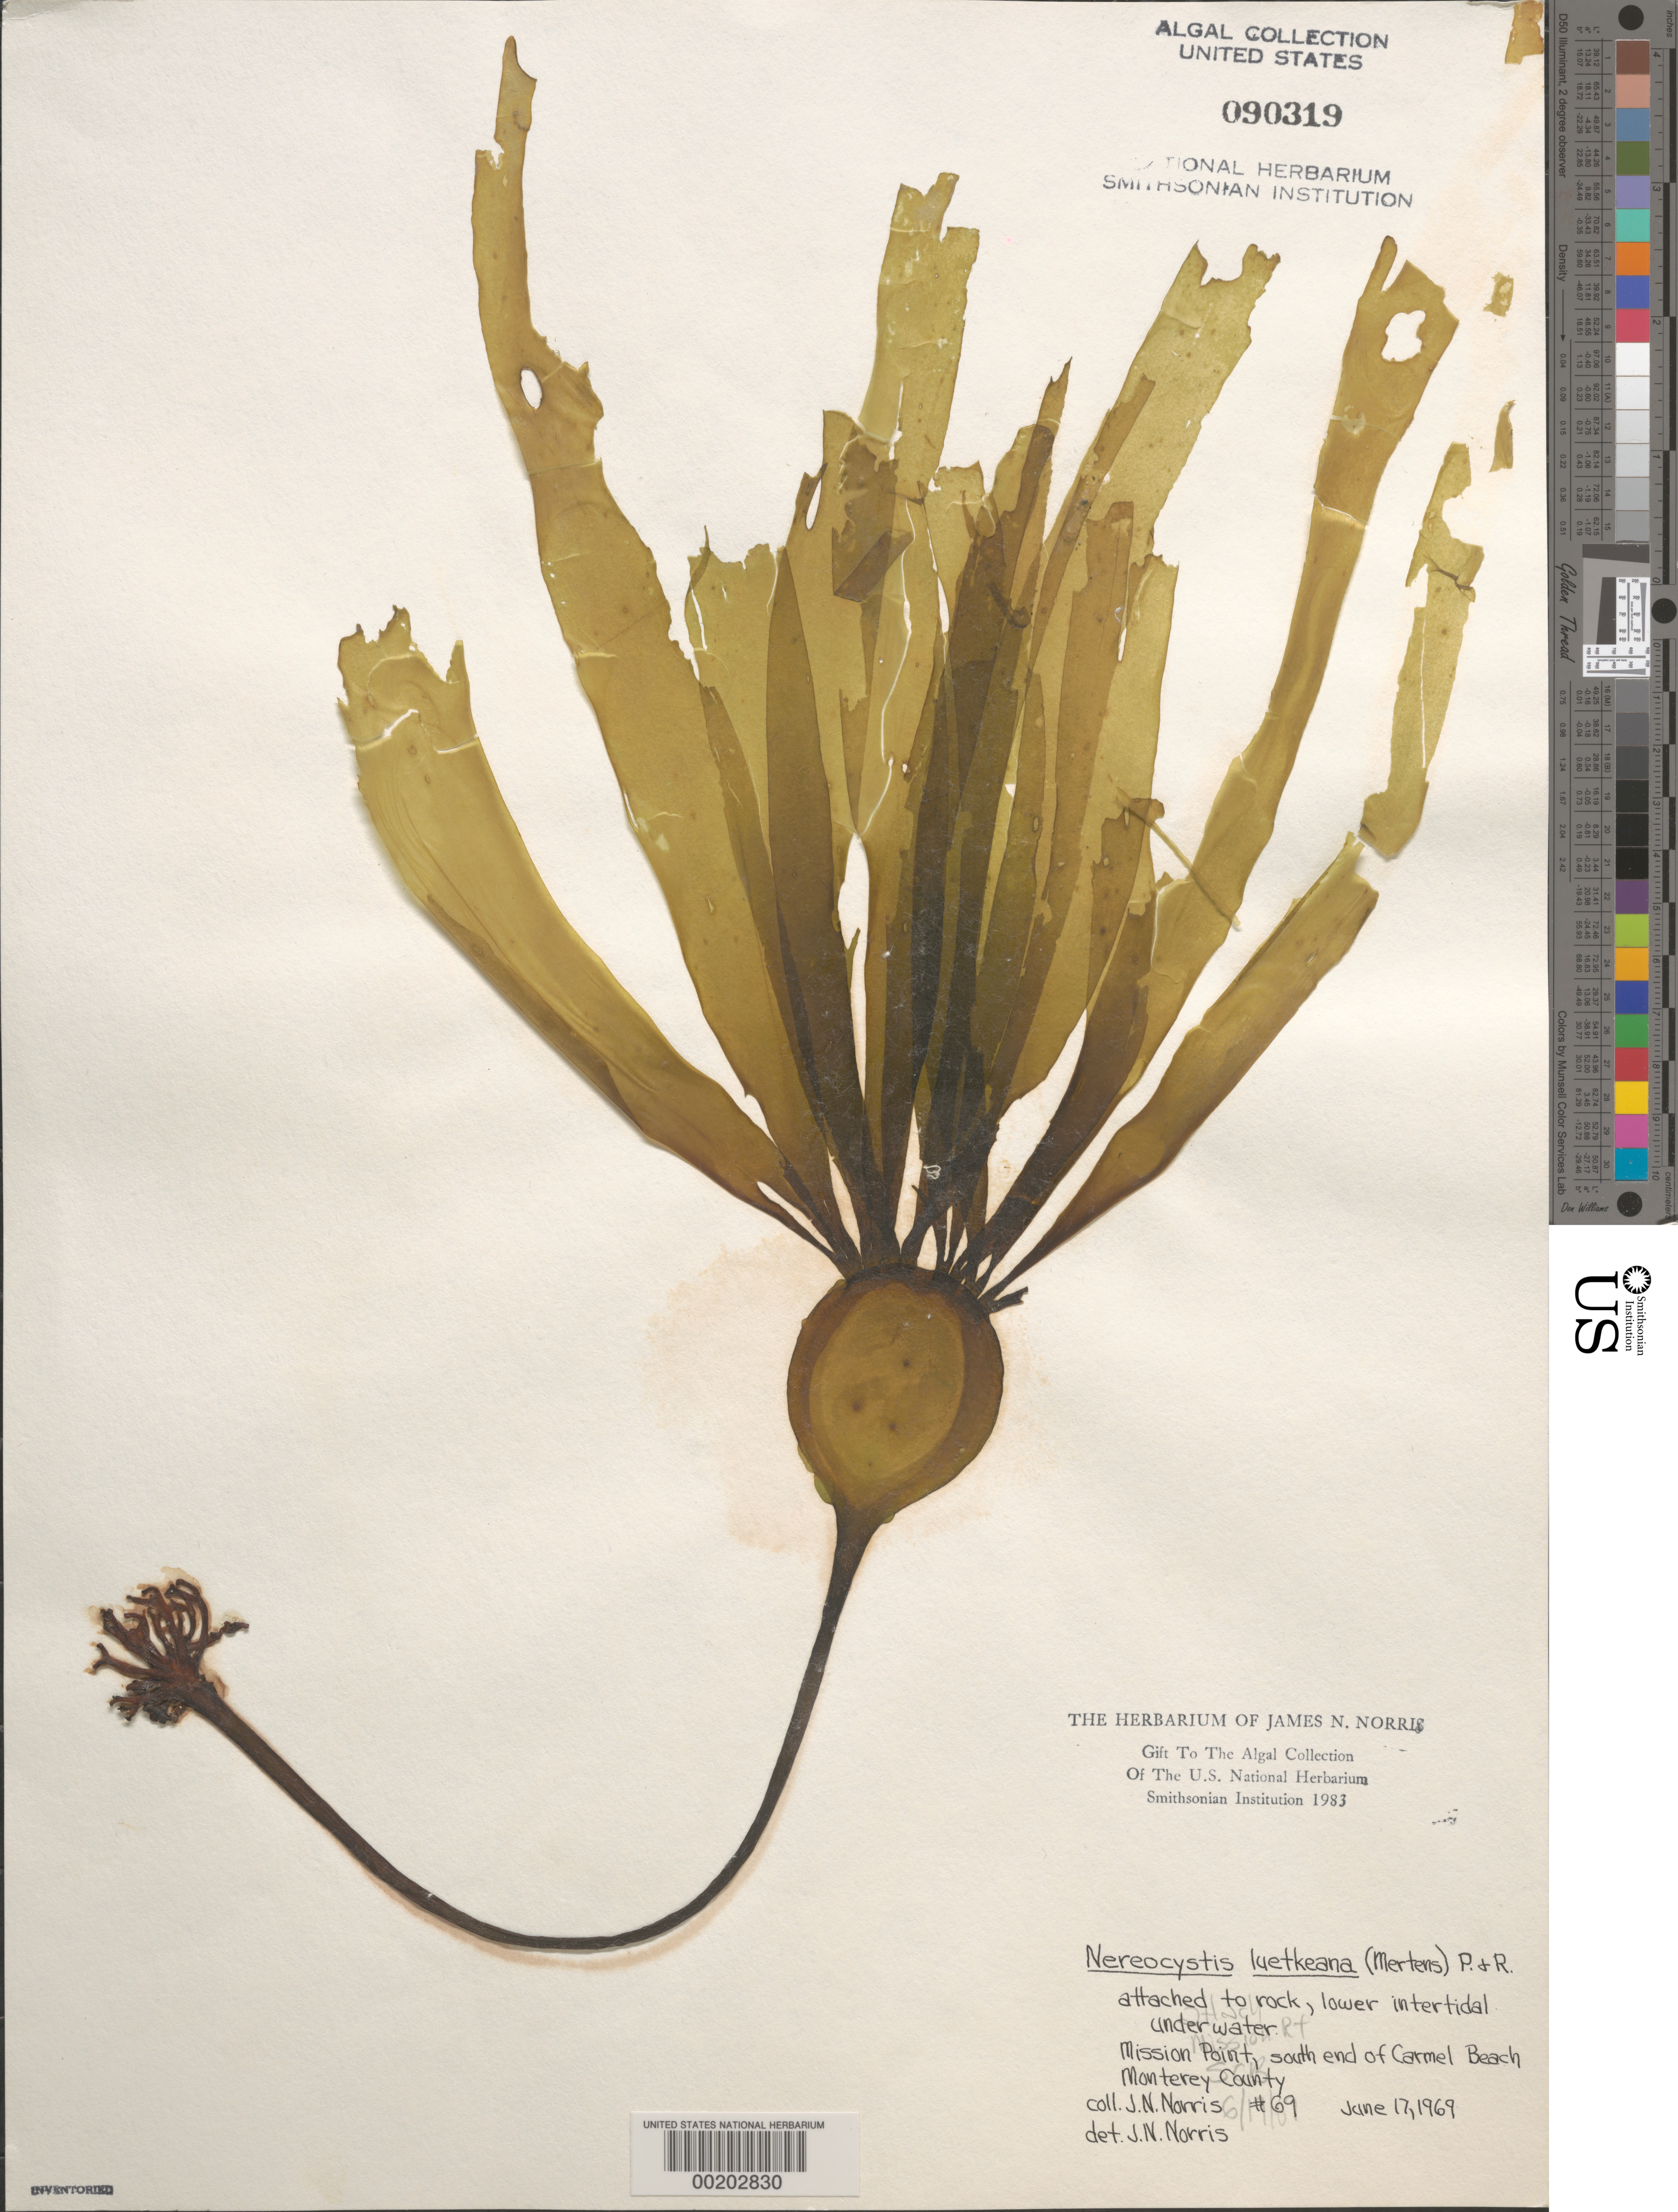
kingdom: Chromista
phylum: Ochrophyta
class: Phaeophyceae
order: Laminariales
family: Laminariaceae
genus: Nereocystis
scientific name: Nereocystis luetkeana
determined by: Norris, James N.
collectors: J. N. Norris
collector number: JN-69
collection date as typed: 17 Jun 1969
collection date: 1969-06-17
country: United States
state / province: California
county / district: Monterey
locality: Mission Point, Carmel Beach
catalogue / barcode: US 90319